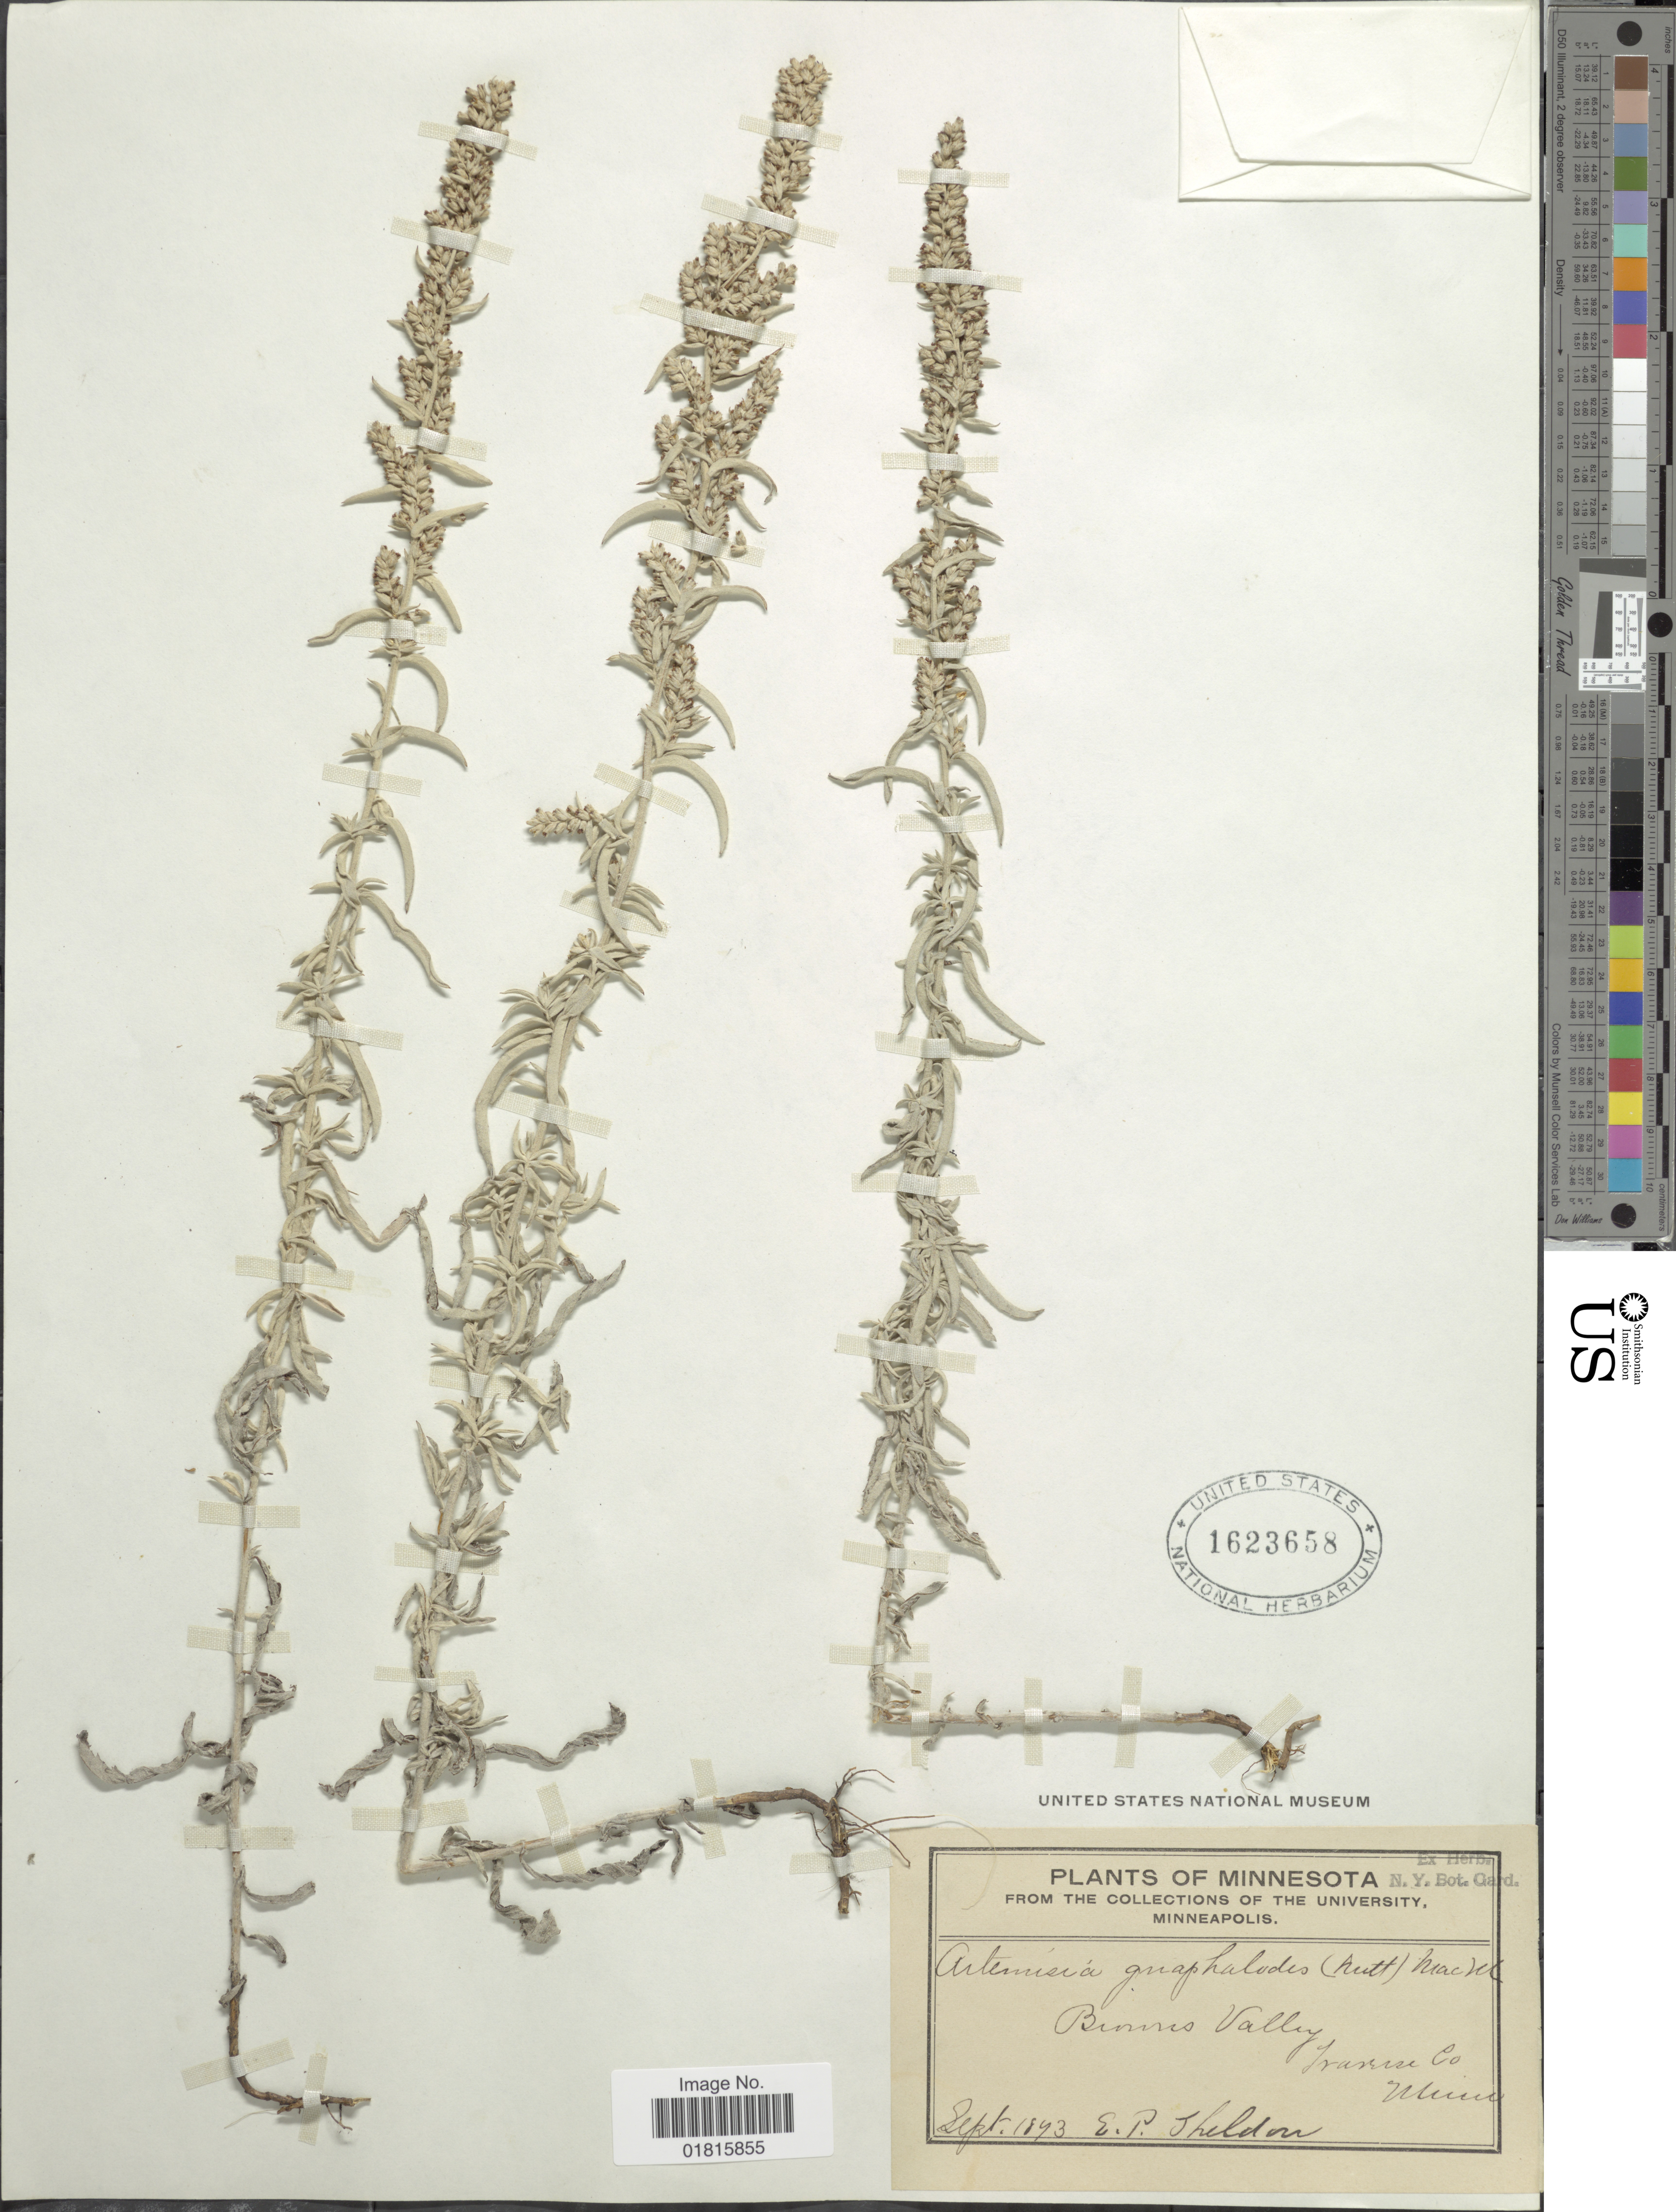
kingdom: Plantae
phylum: Tracheophyta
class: Magnoliopsida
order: Asterales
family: Asteraceae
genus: Artemisia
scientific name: Artemisia gnaphaloides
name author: Nutt.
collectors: E. P. Sheldon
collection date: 1893-09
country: United States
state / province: Minnesota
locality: Binnis Valley, Travin Co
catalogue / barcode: US 1623658